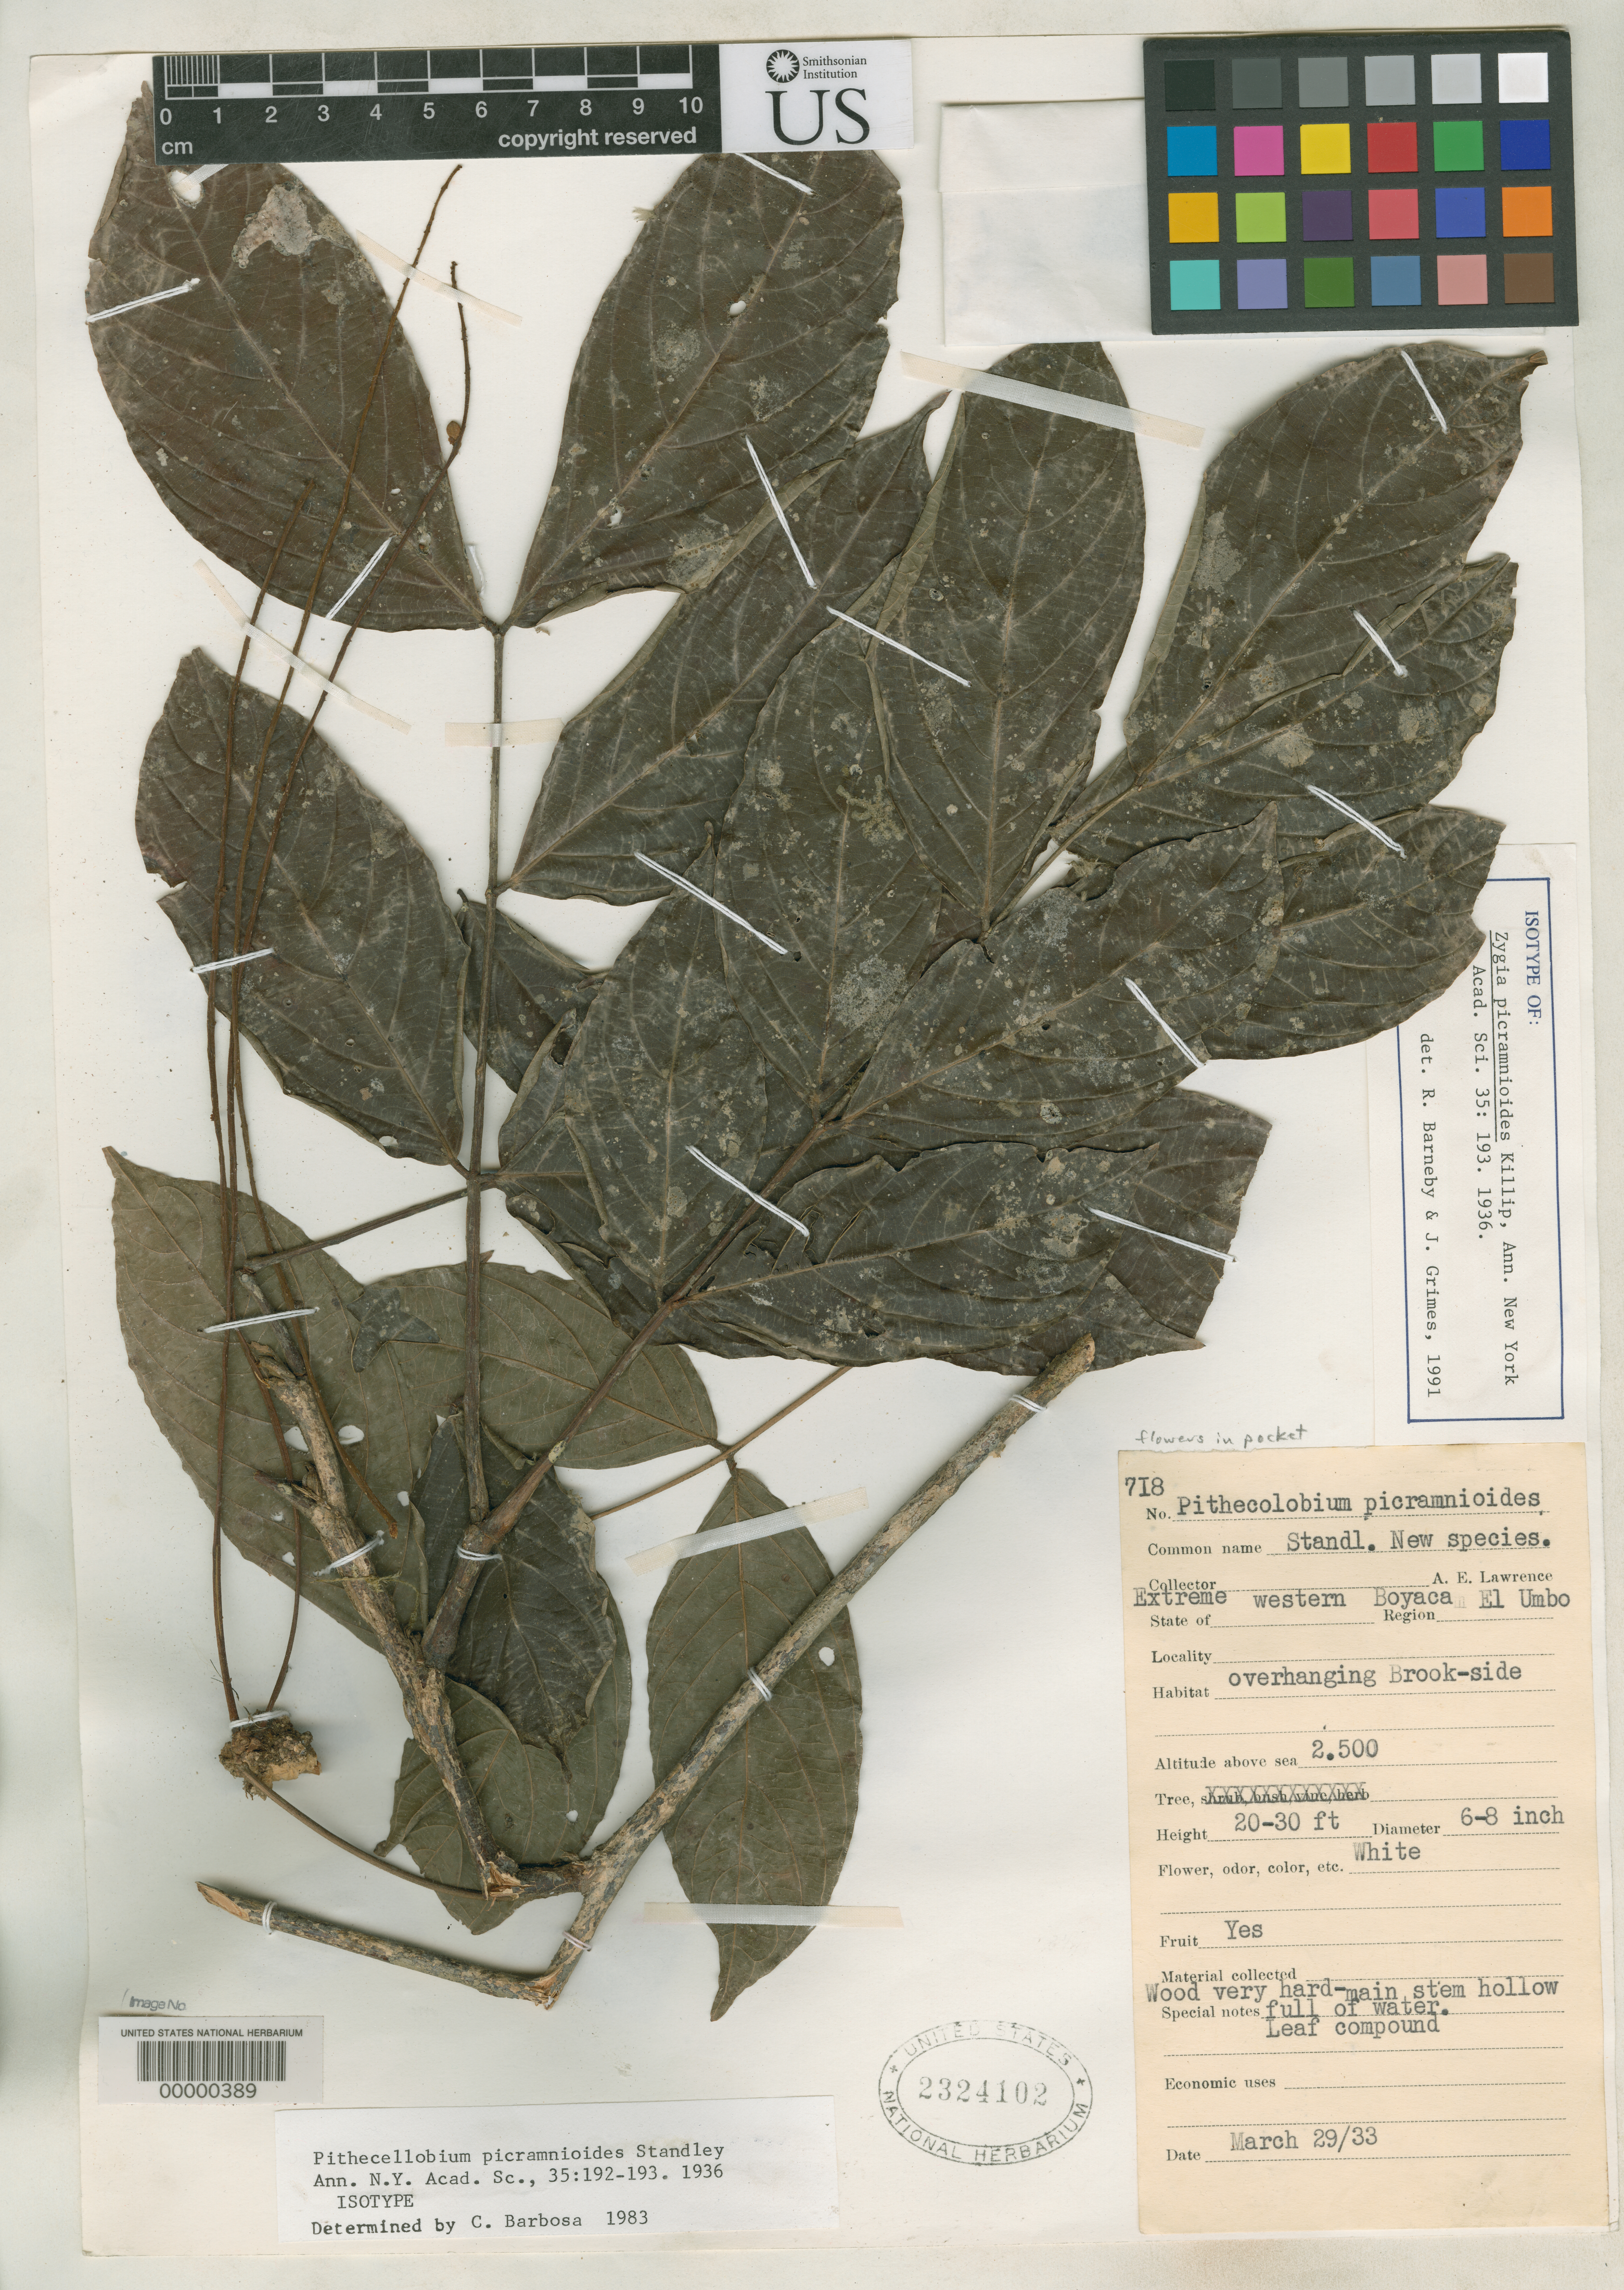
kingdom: Plantae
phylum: Tracheophyta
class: Magnoliopsida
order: Fabales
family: Fabaceae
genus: Pithecellobium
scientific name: Pithecellobium picramnioides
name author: Standl.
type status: Isotype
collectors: A. Lawrance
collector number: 718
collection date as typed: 29 Mar 1933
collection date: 1933-03-29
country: Colombia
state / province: Boyacá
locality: El HUmbo.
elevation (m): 762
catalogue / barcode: US 2324102